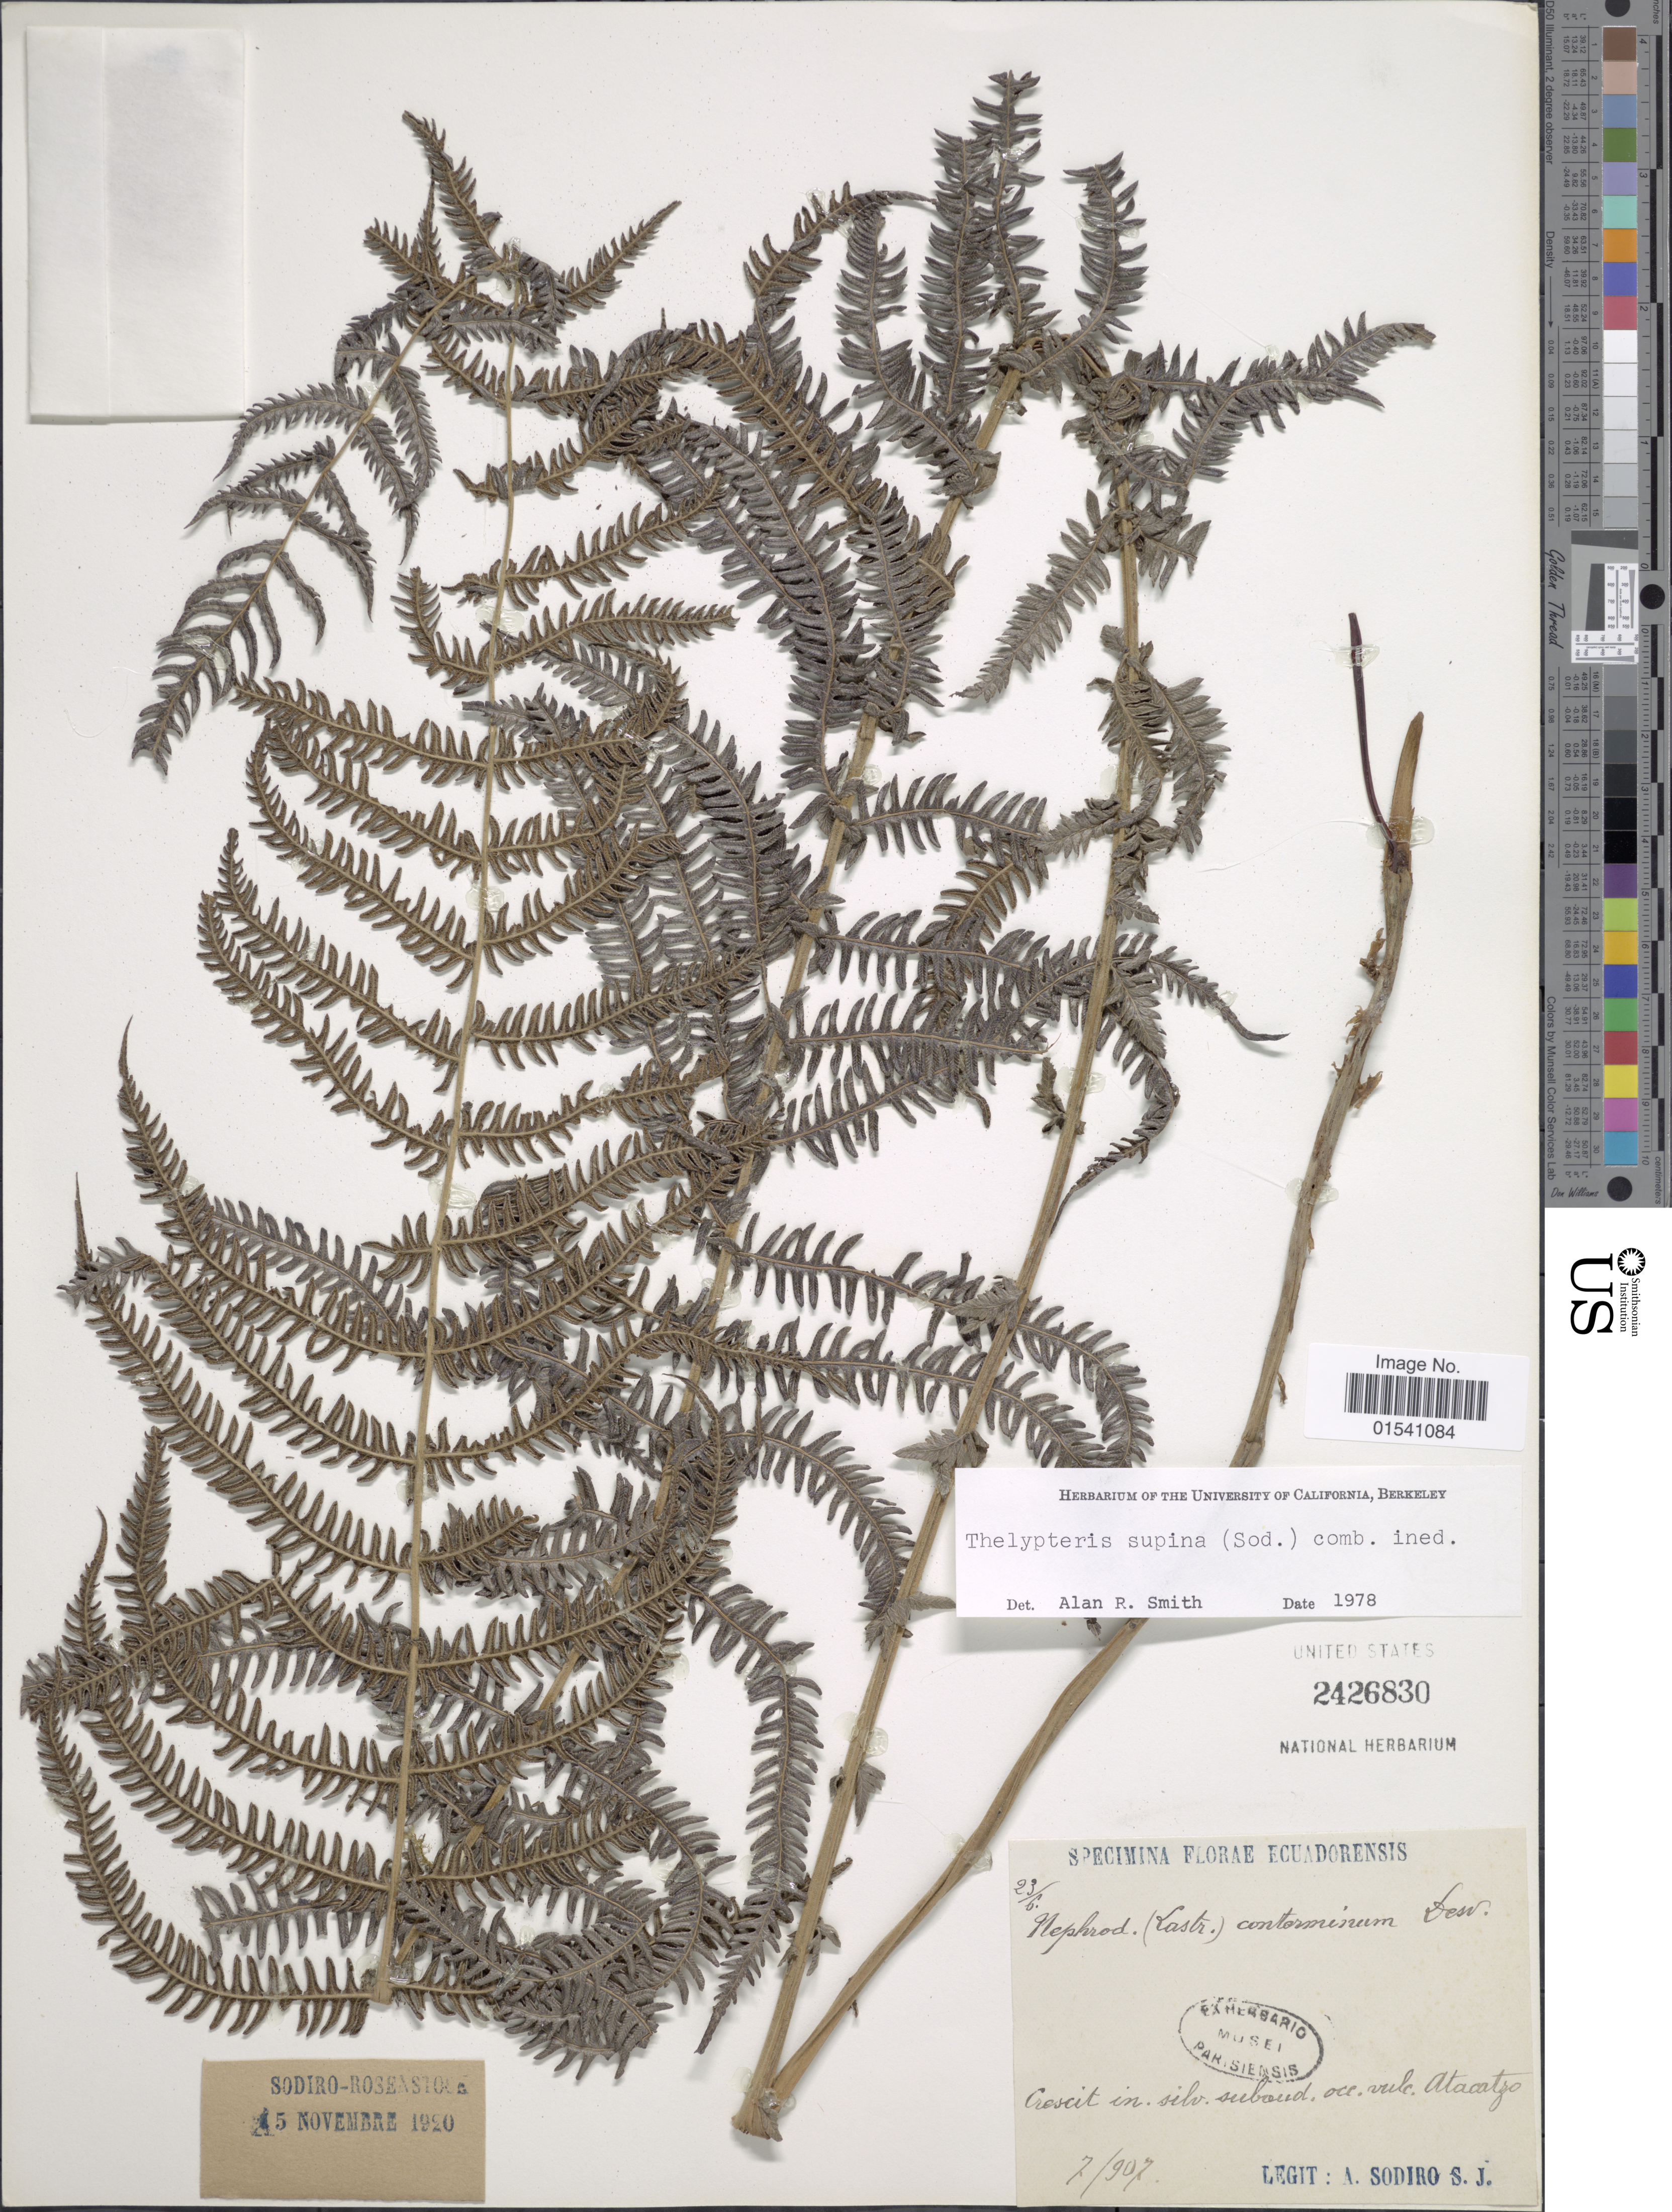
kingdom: Plantae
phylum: Tracheophyta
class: Polypodiopsida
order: Polypodiales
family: Thelypteridaceae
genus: Amauropelta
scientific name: Amauropelta supina (Sodiro) comb. nov., ined 2015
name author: (Sodiro)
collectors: A. Sodiro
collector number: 23/6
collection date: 1907-07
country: Ecuador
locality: Crescit in silv. suband occ vulc Atacatzo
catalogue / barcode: US 2426830